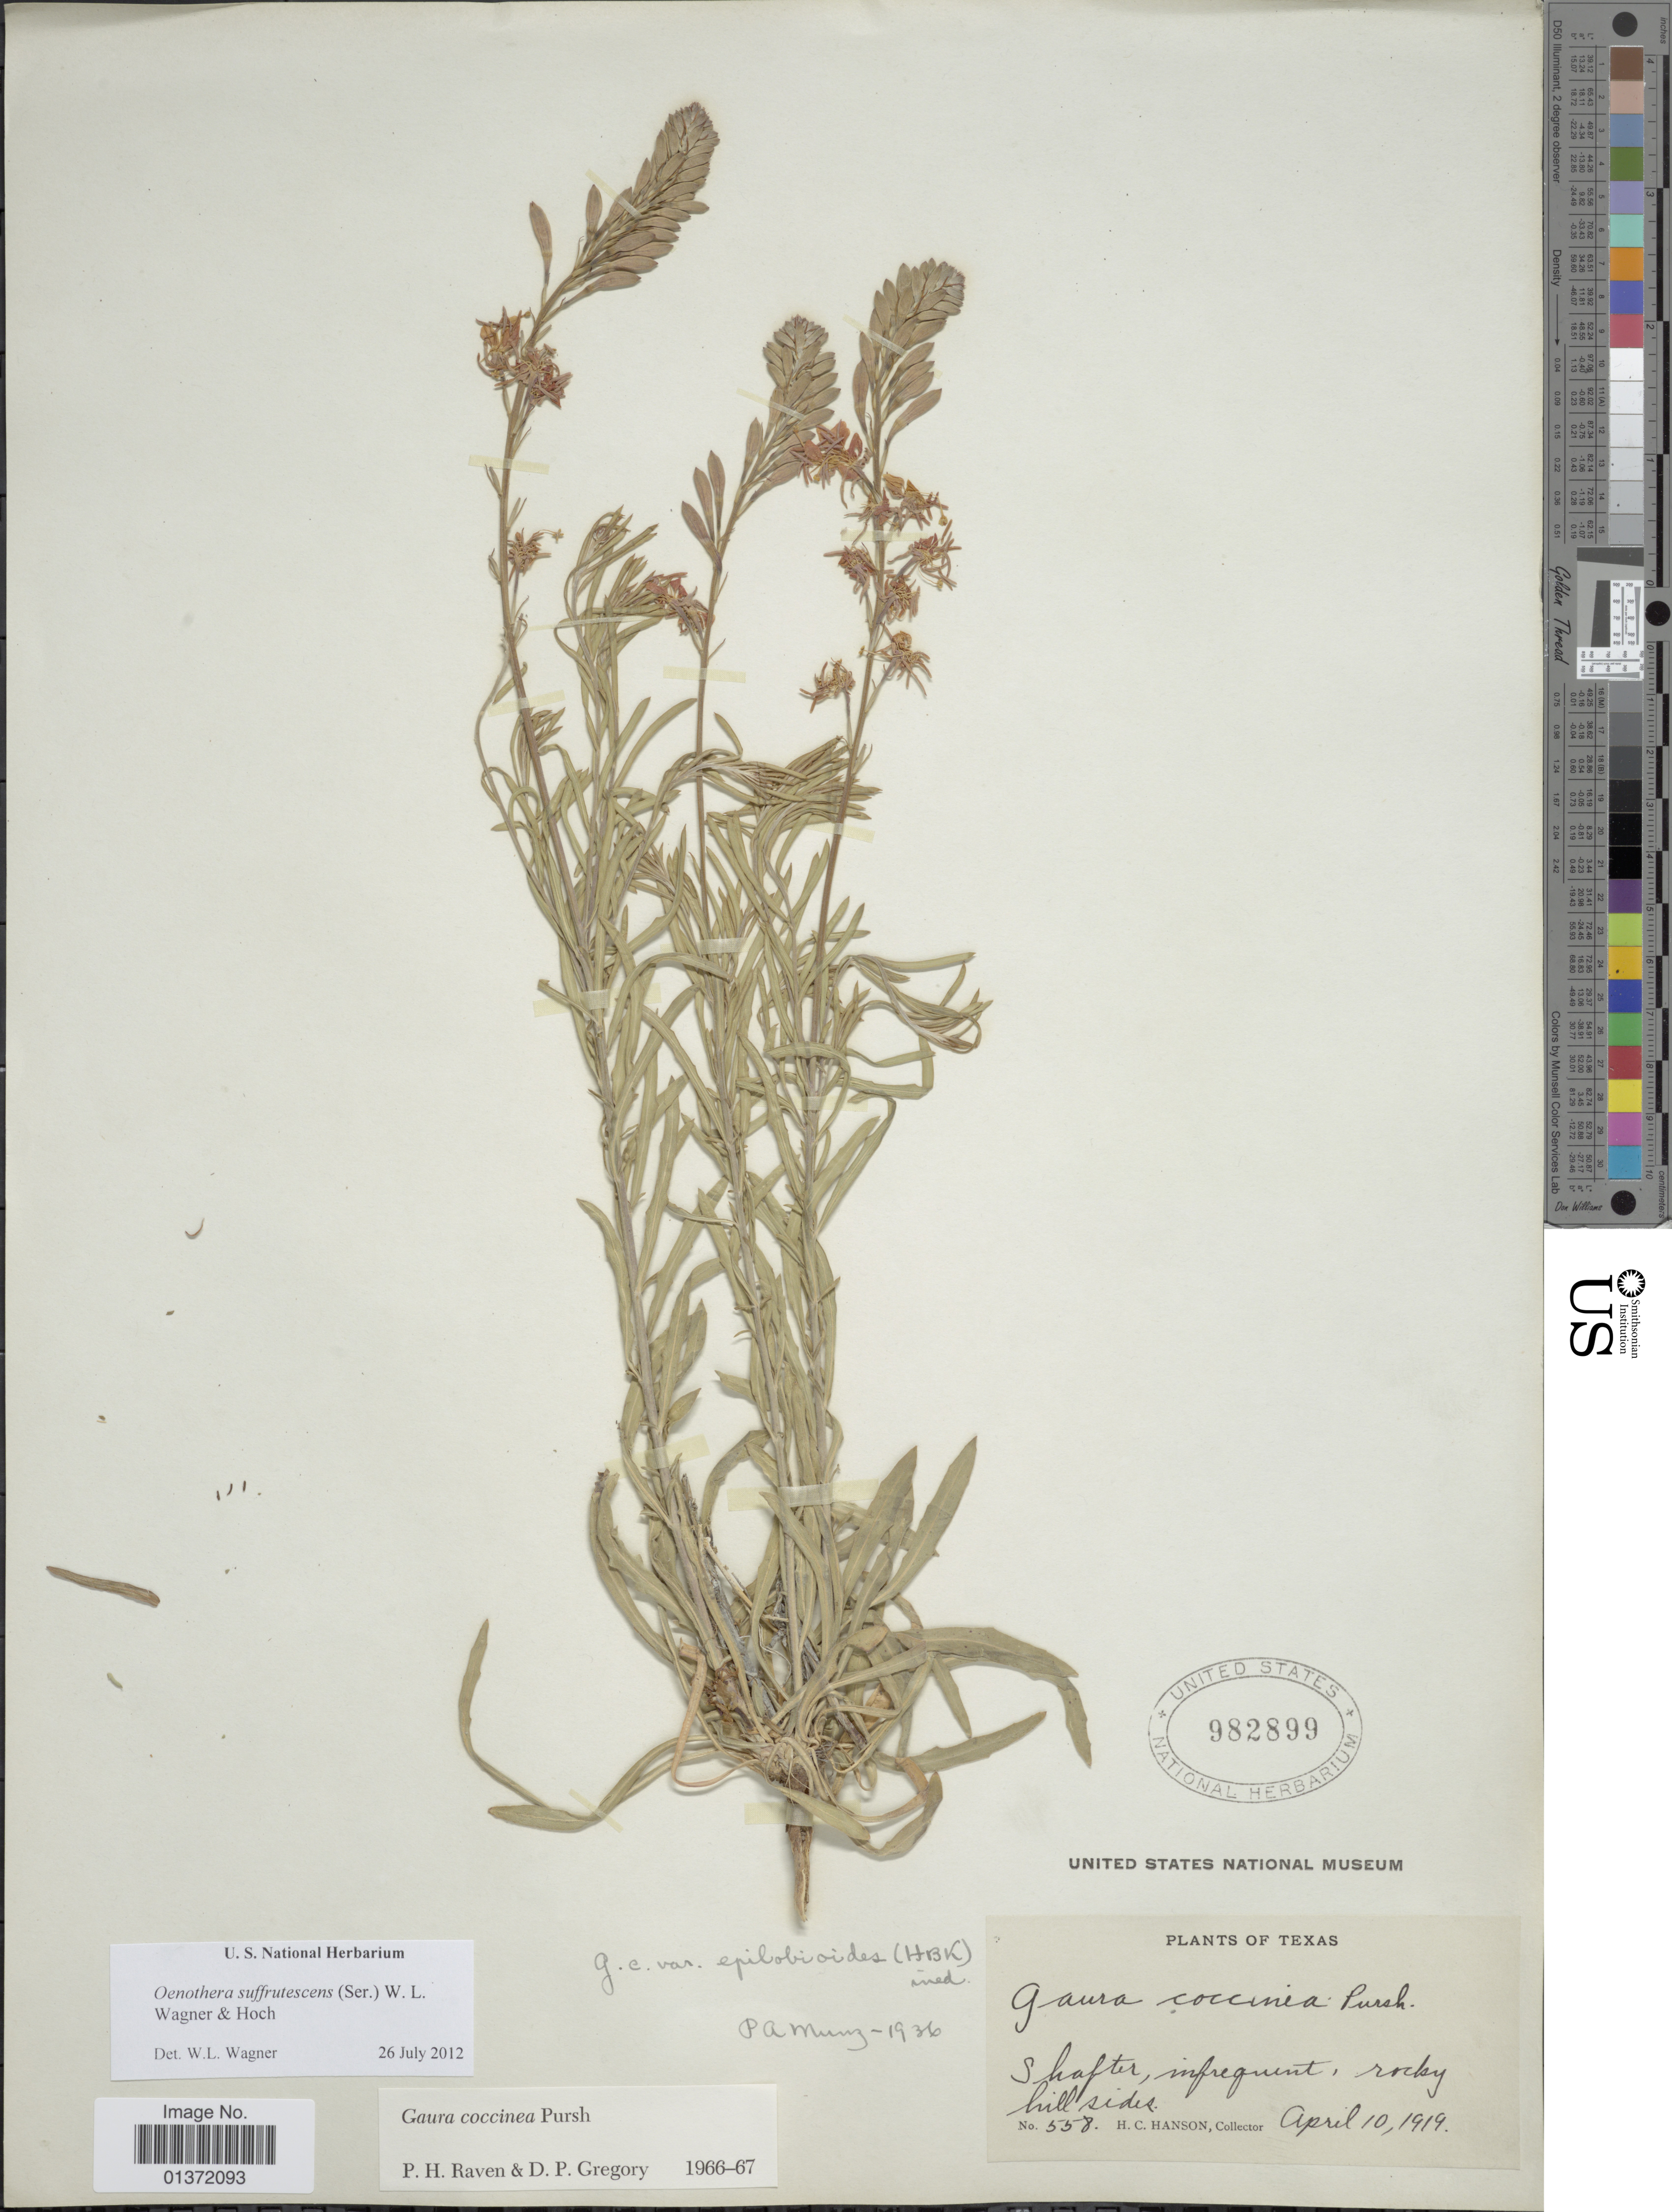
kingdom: Plantae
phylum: Tracheophyta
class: Magnoliopsida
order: Myrtales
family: Onagraceae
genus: Oenothera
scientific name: Oenothera suffrutescens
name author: (Ser.) W.L. Wagner & Hoch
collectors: H. Hanson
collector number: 558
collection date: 1919-04-10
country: United States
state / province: Texas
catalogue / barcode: US 982899